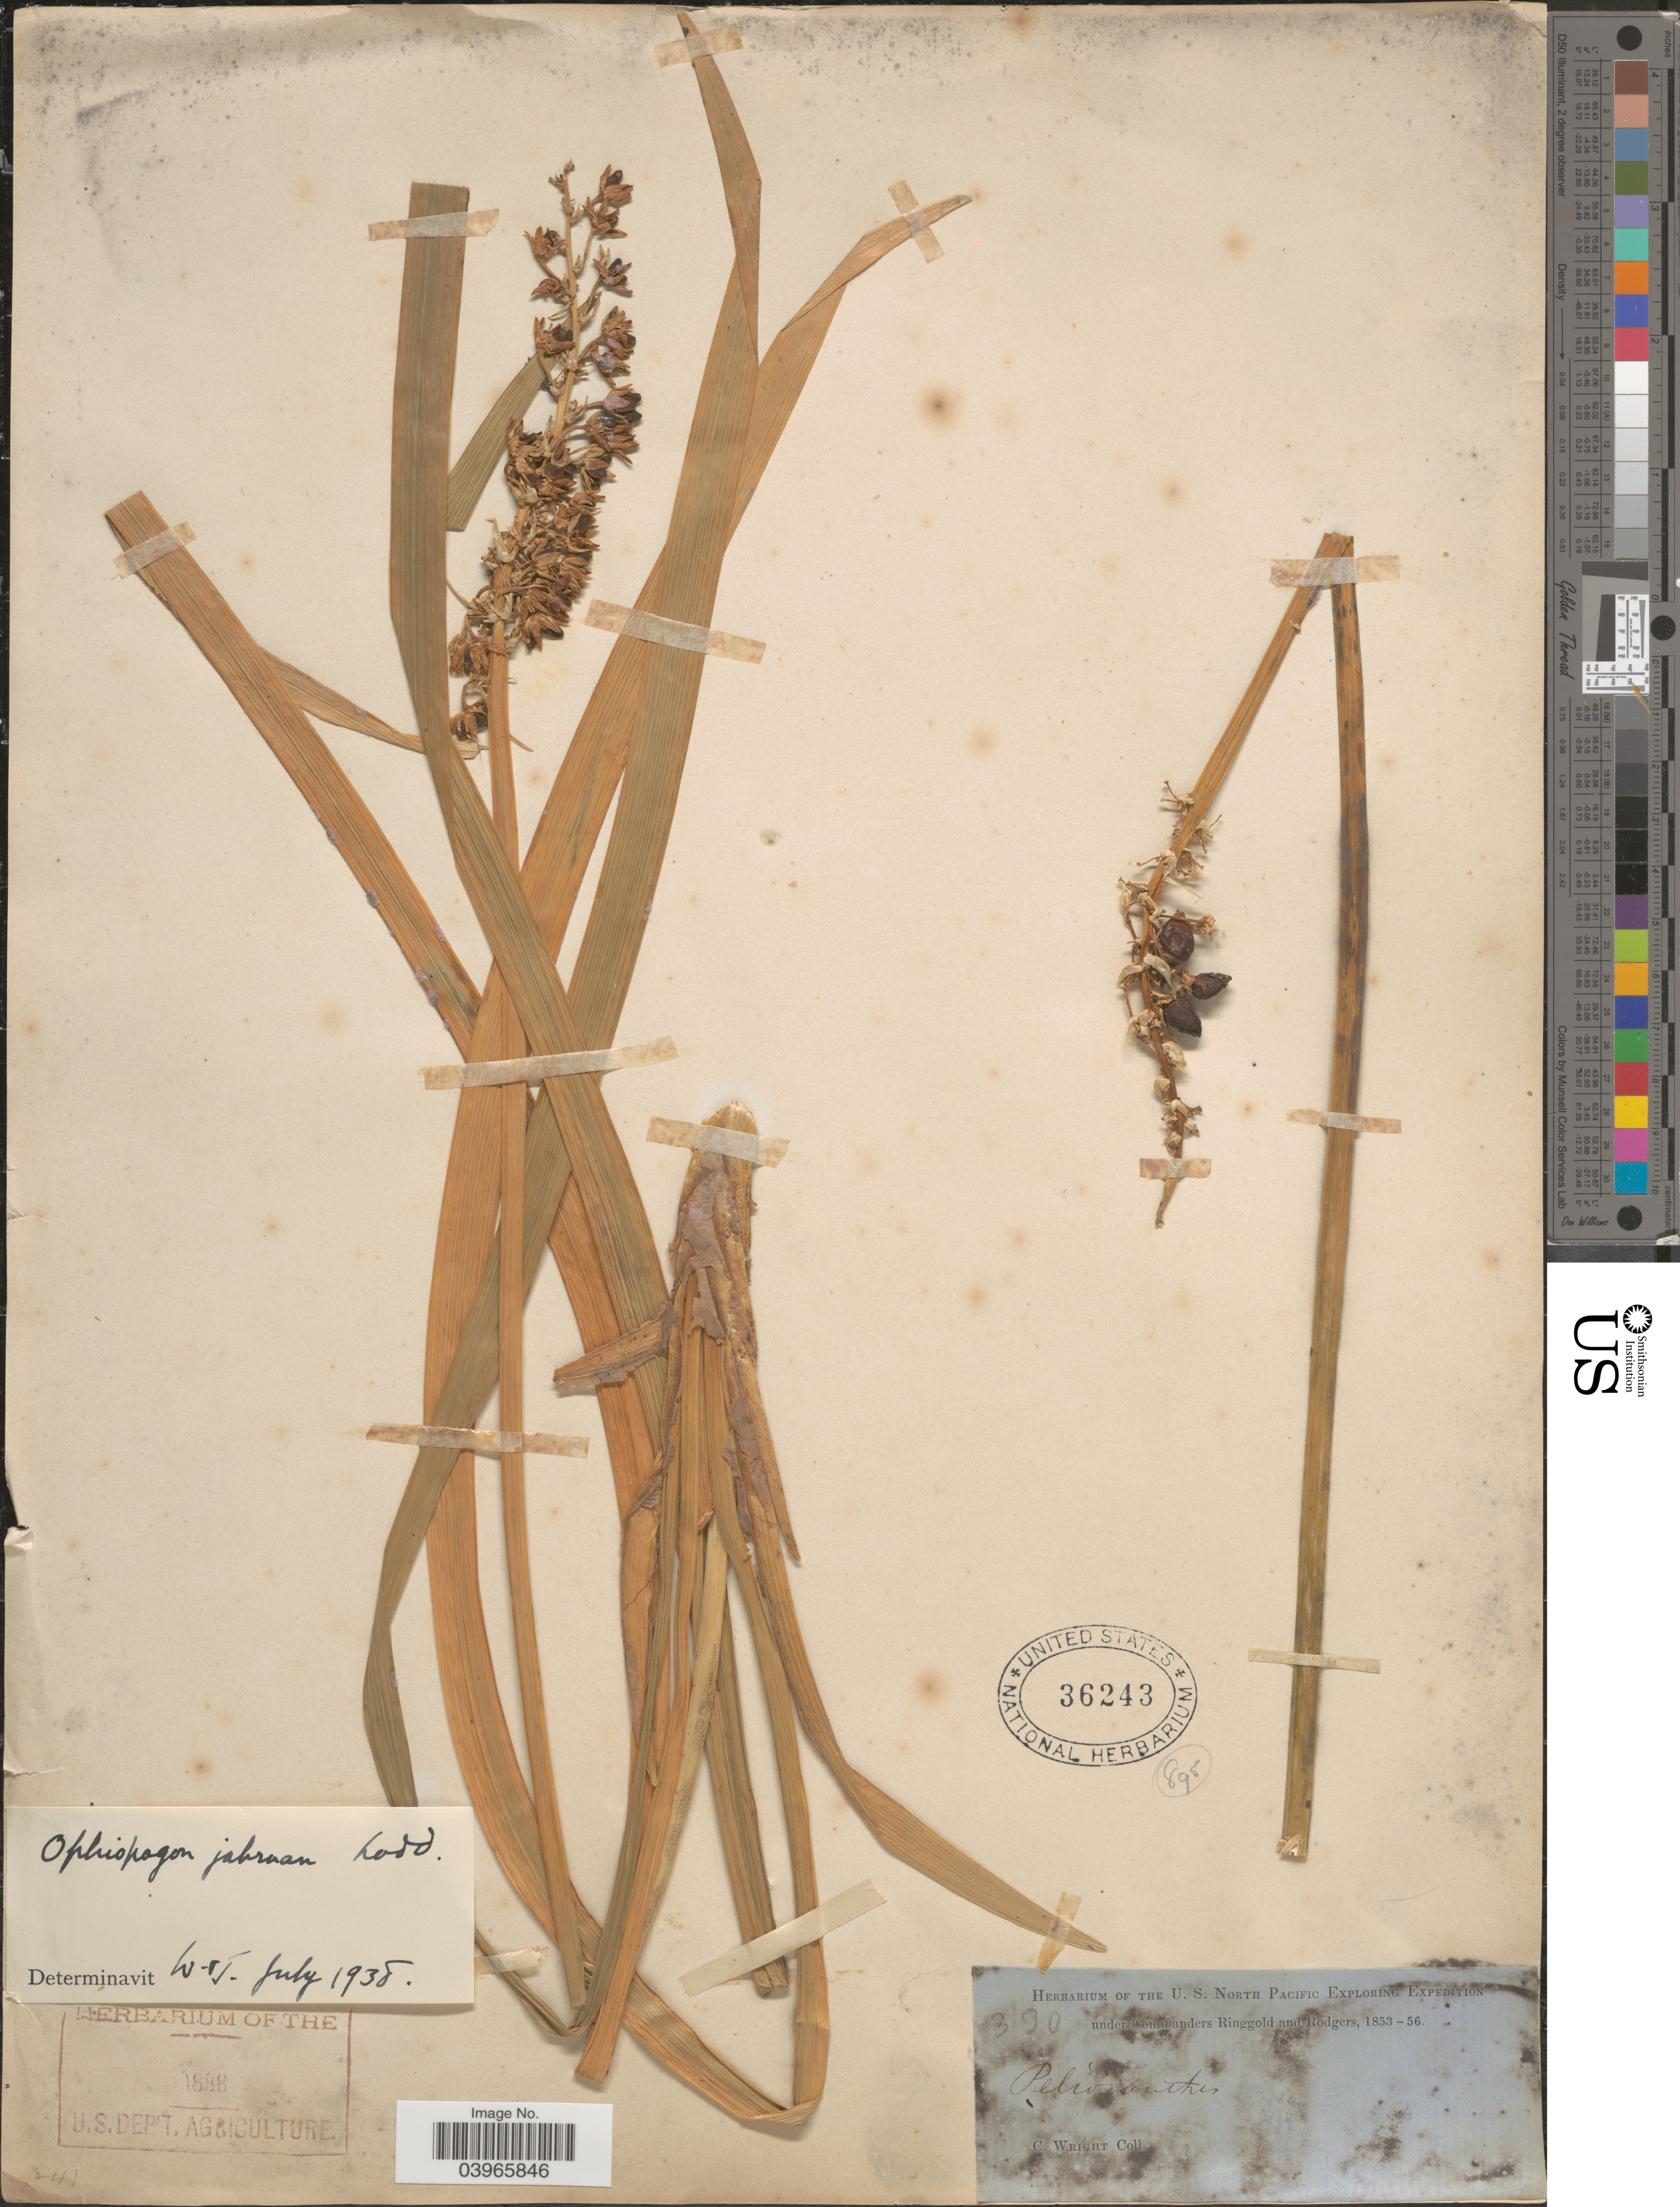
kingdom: Plantae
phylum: Tracheophyta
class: Liliopsida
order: Asparagales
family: Asparagaceae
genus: Ophiopogon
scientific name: Ophiopogon jaburan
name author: (Siebold) Lodd.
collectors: C. Wright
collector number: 330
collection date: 1853/1856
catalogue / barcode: US 36243